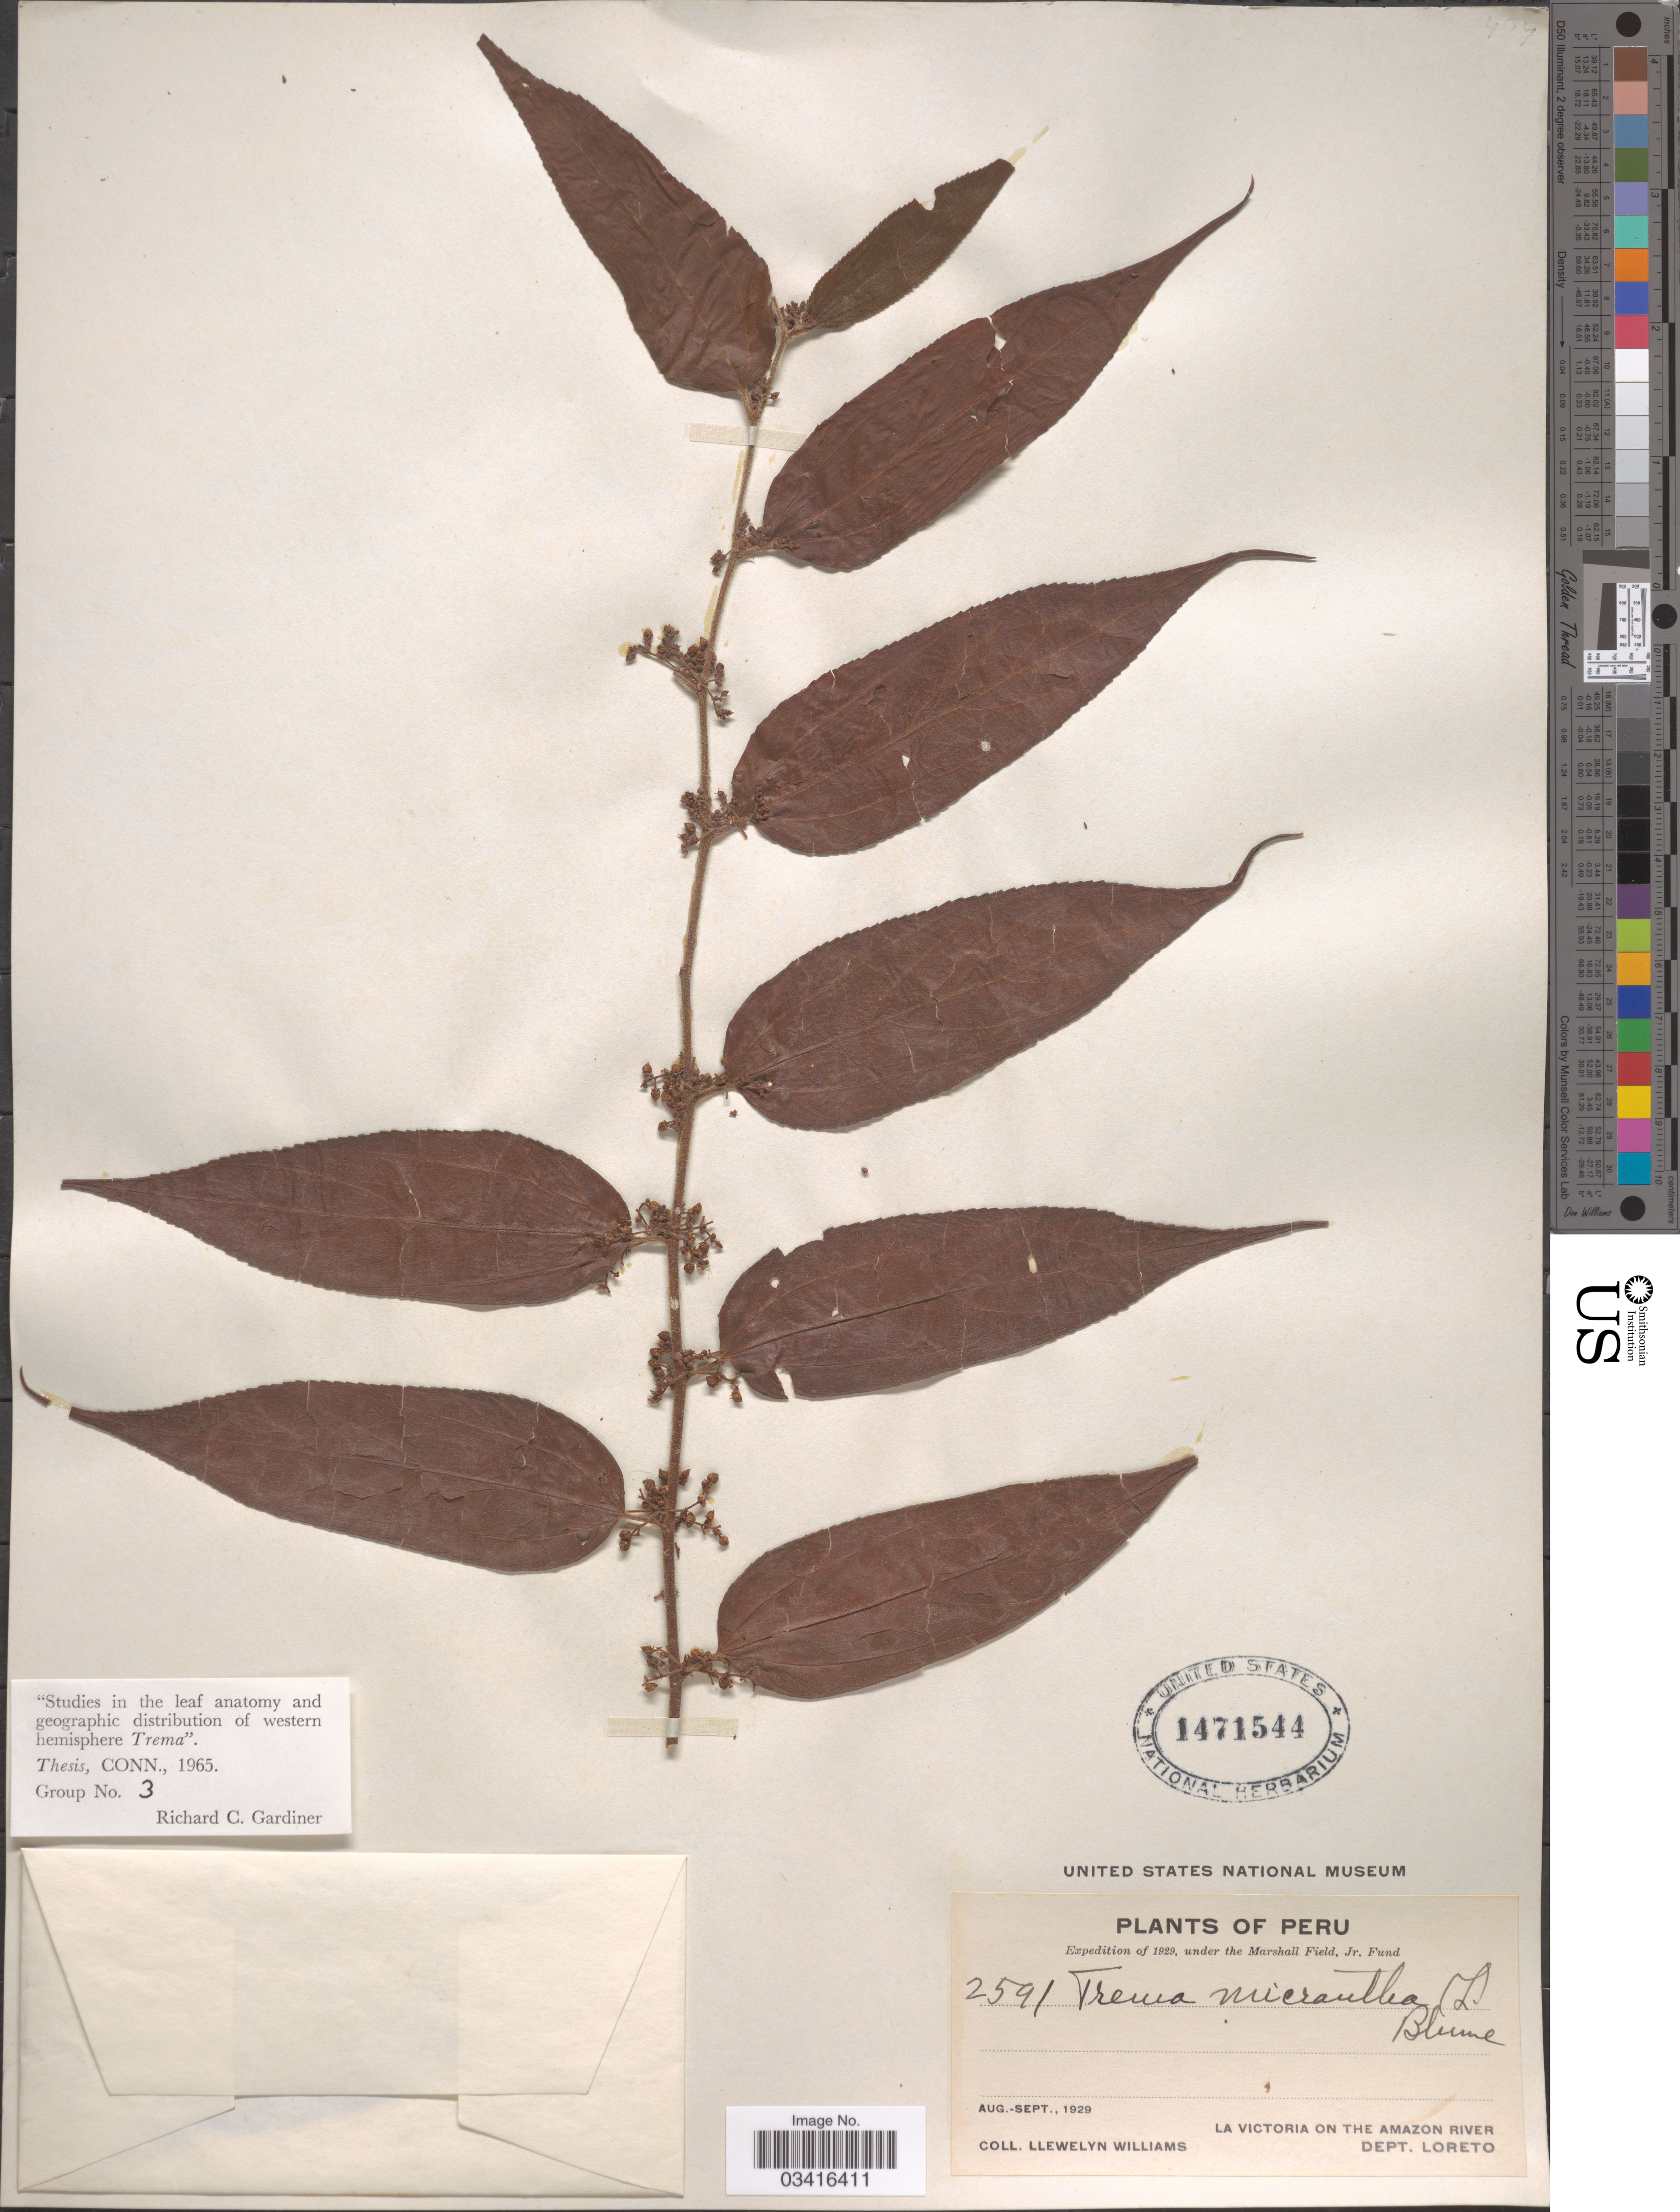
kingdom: Plantae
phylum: Tracheophyta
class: Magnoliopsida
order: Rosales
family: Cannabaceae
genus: Trema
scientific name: Trema micranthum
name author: (L.) Blume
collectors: Ll. Williams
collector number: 2591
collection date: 1929-08/1929-09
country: Peru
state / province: Loreto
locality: La Victoria on the Amazon River. Dept. Loreto.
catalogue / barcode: US 1471544